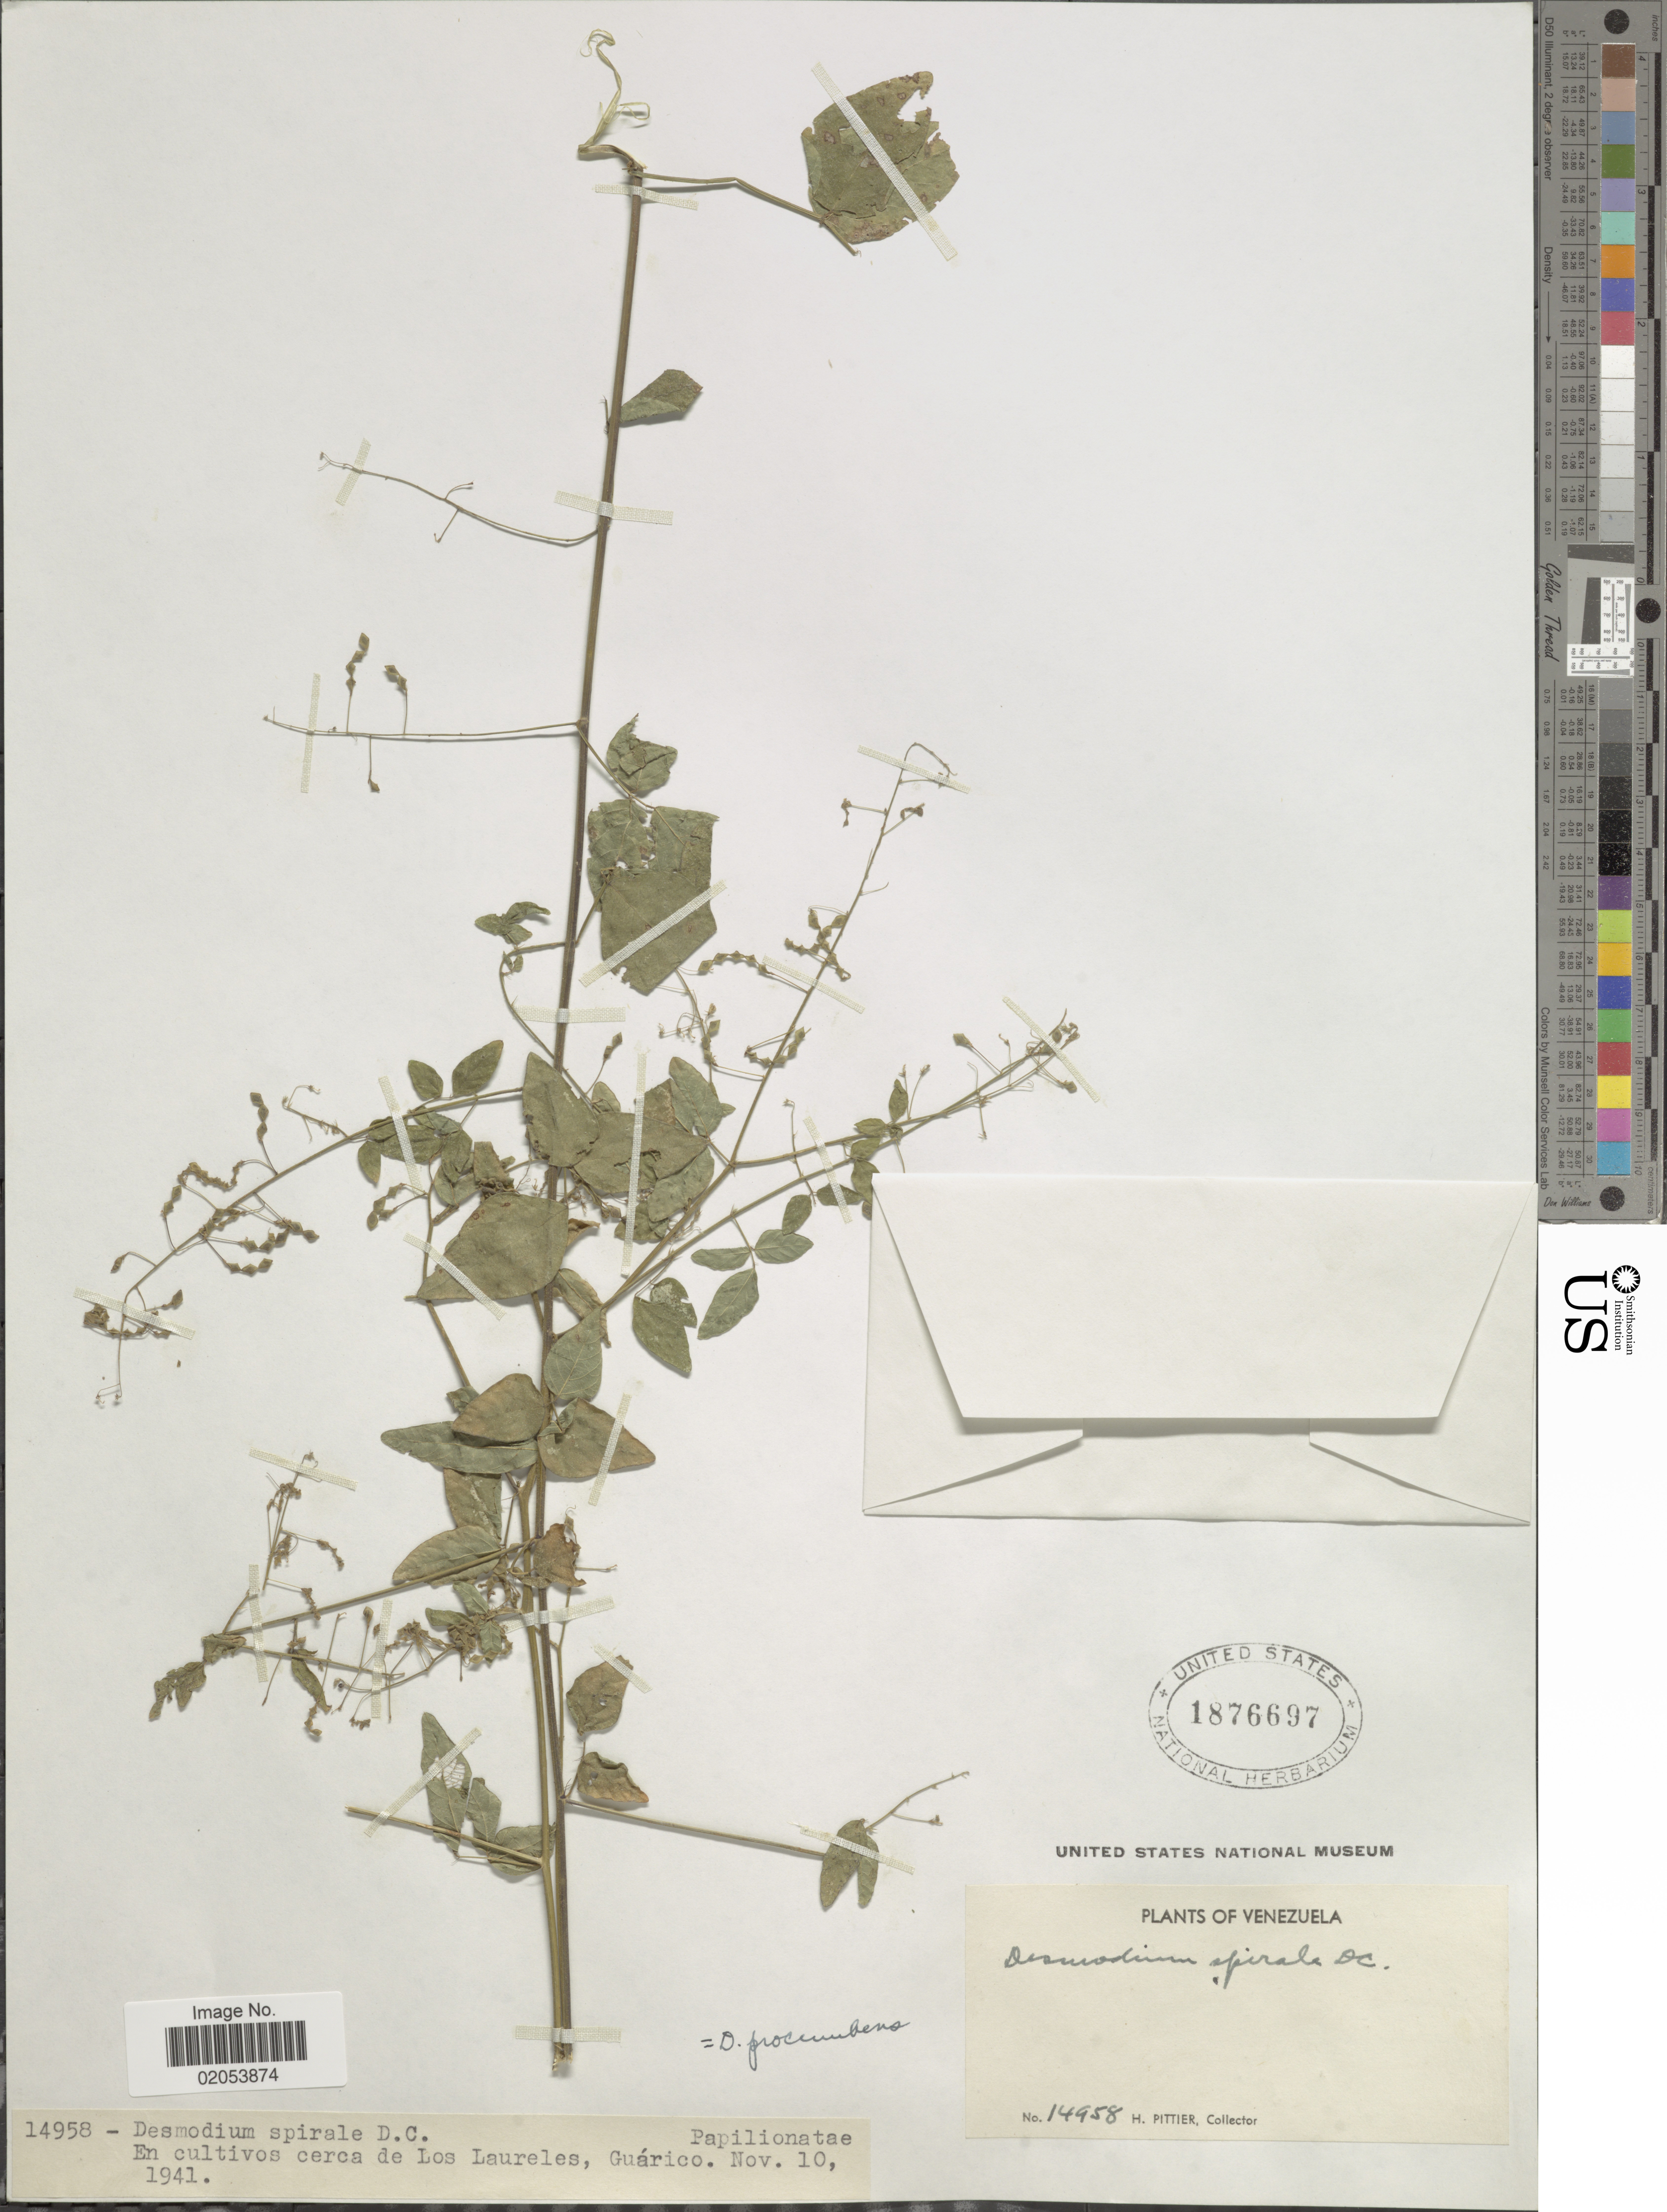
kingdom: Plantae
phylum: Tracheophyta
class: Magnoliopsida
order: Fabales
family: Fabaceae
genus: Desmodium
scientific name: Desmodium procumbens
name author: (Mill.) Hitchc.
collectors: H. F. Pittier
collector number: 14958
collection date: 1941-11-10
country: Venezuela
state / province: Guárico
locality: En cultivos cerca de Los Laureles, Guarico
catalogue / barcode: US 1876697